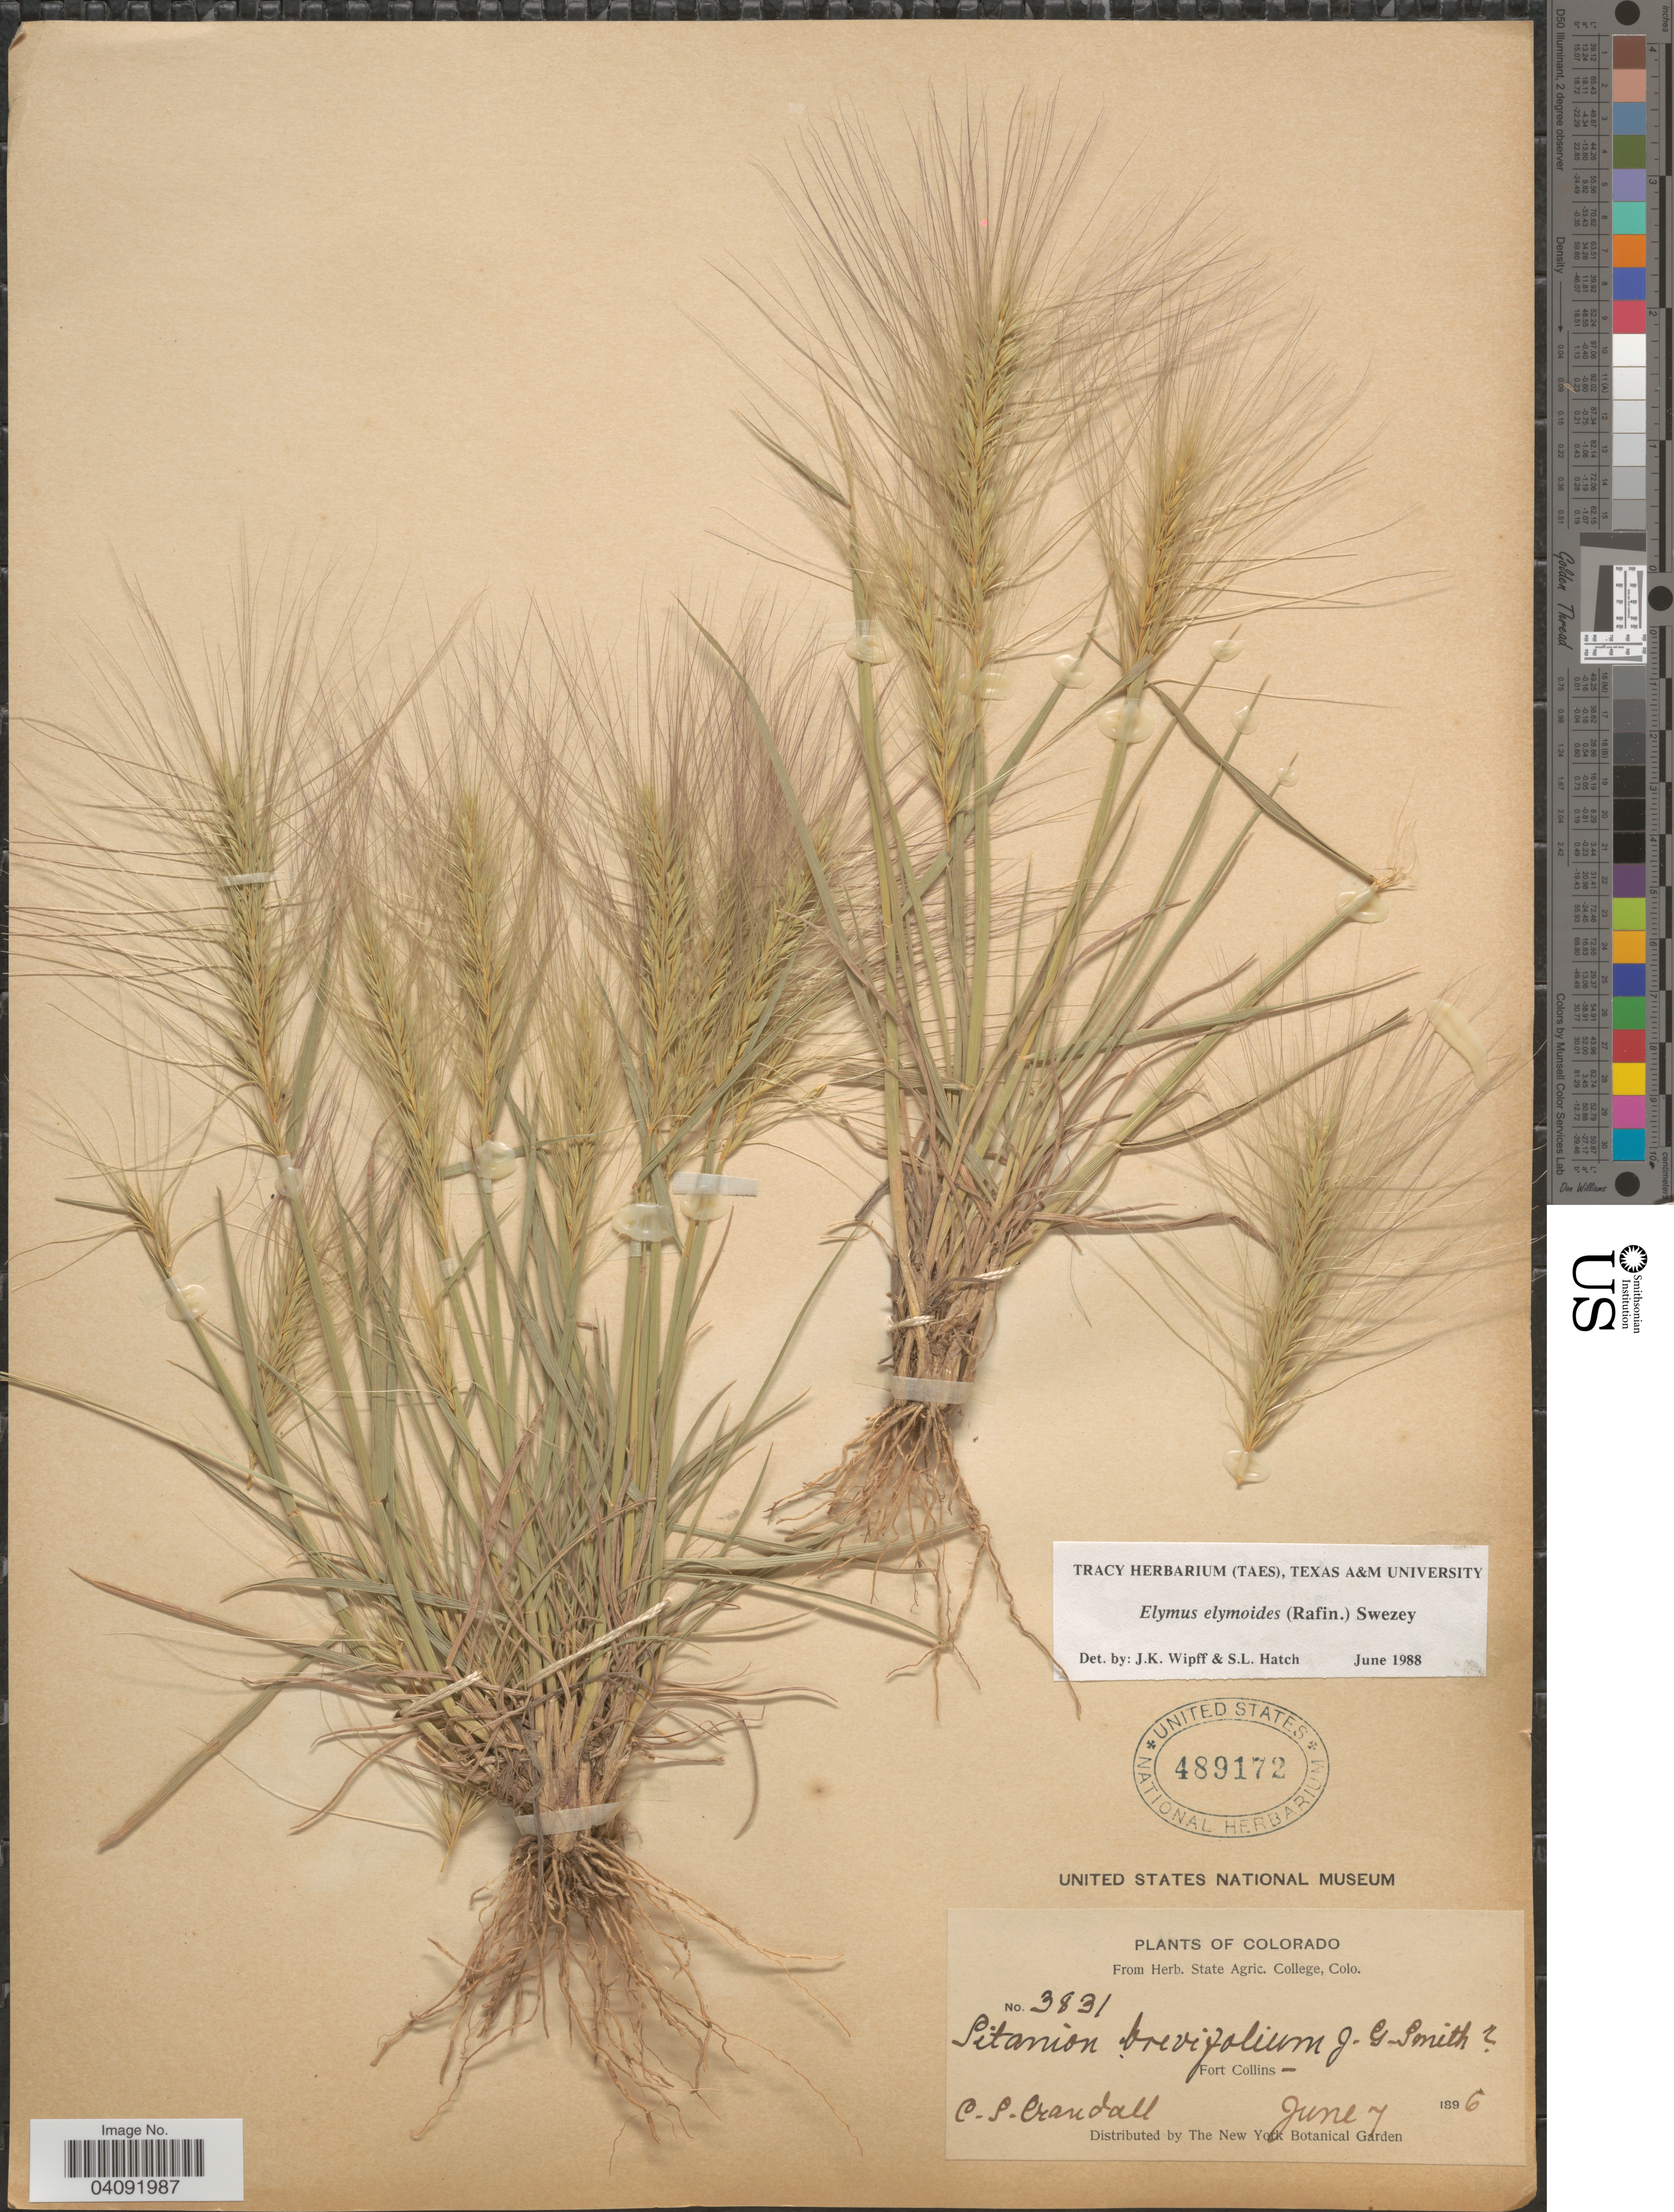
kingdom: Plantae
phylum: Tracheophyta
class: Liliopsida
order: Poales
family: Poaceae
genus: Elymus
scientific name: Elymus elymoides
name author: (Raf.) Swezey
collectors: C. Crandall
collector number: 3831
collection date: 1896-06-07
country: United States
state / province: Colorado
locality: Fort Collins.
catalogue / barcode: US 489172